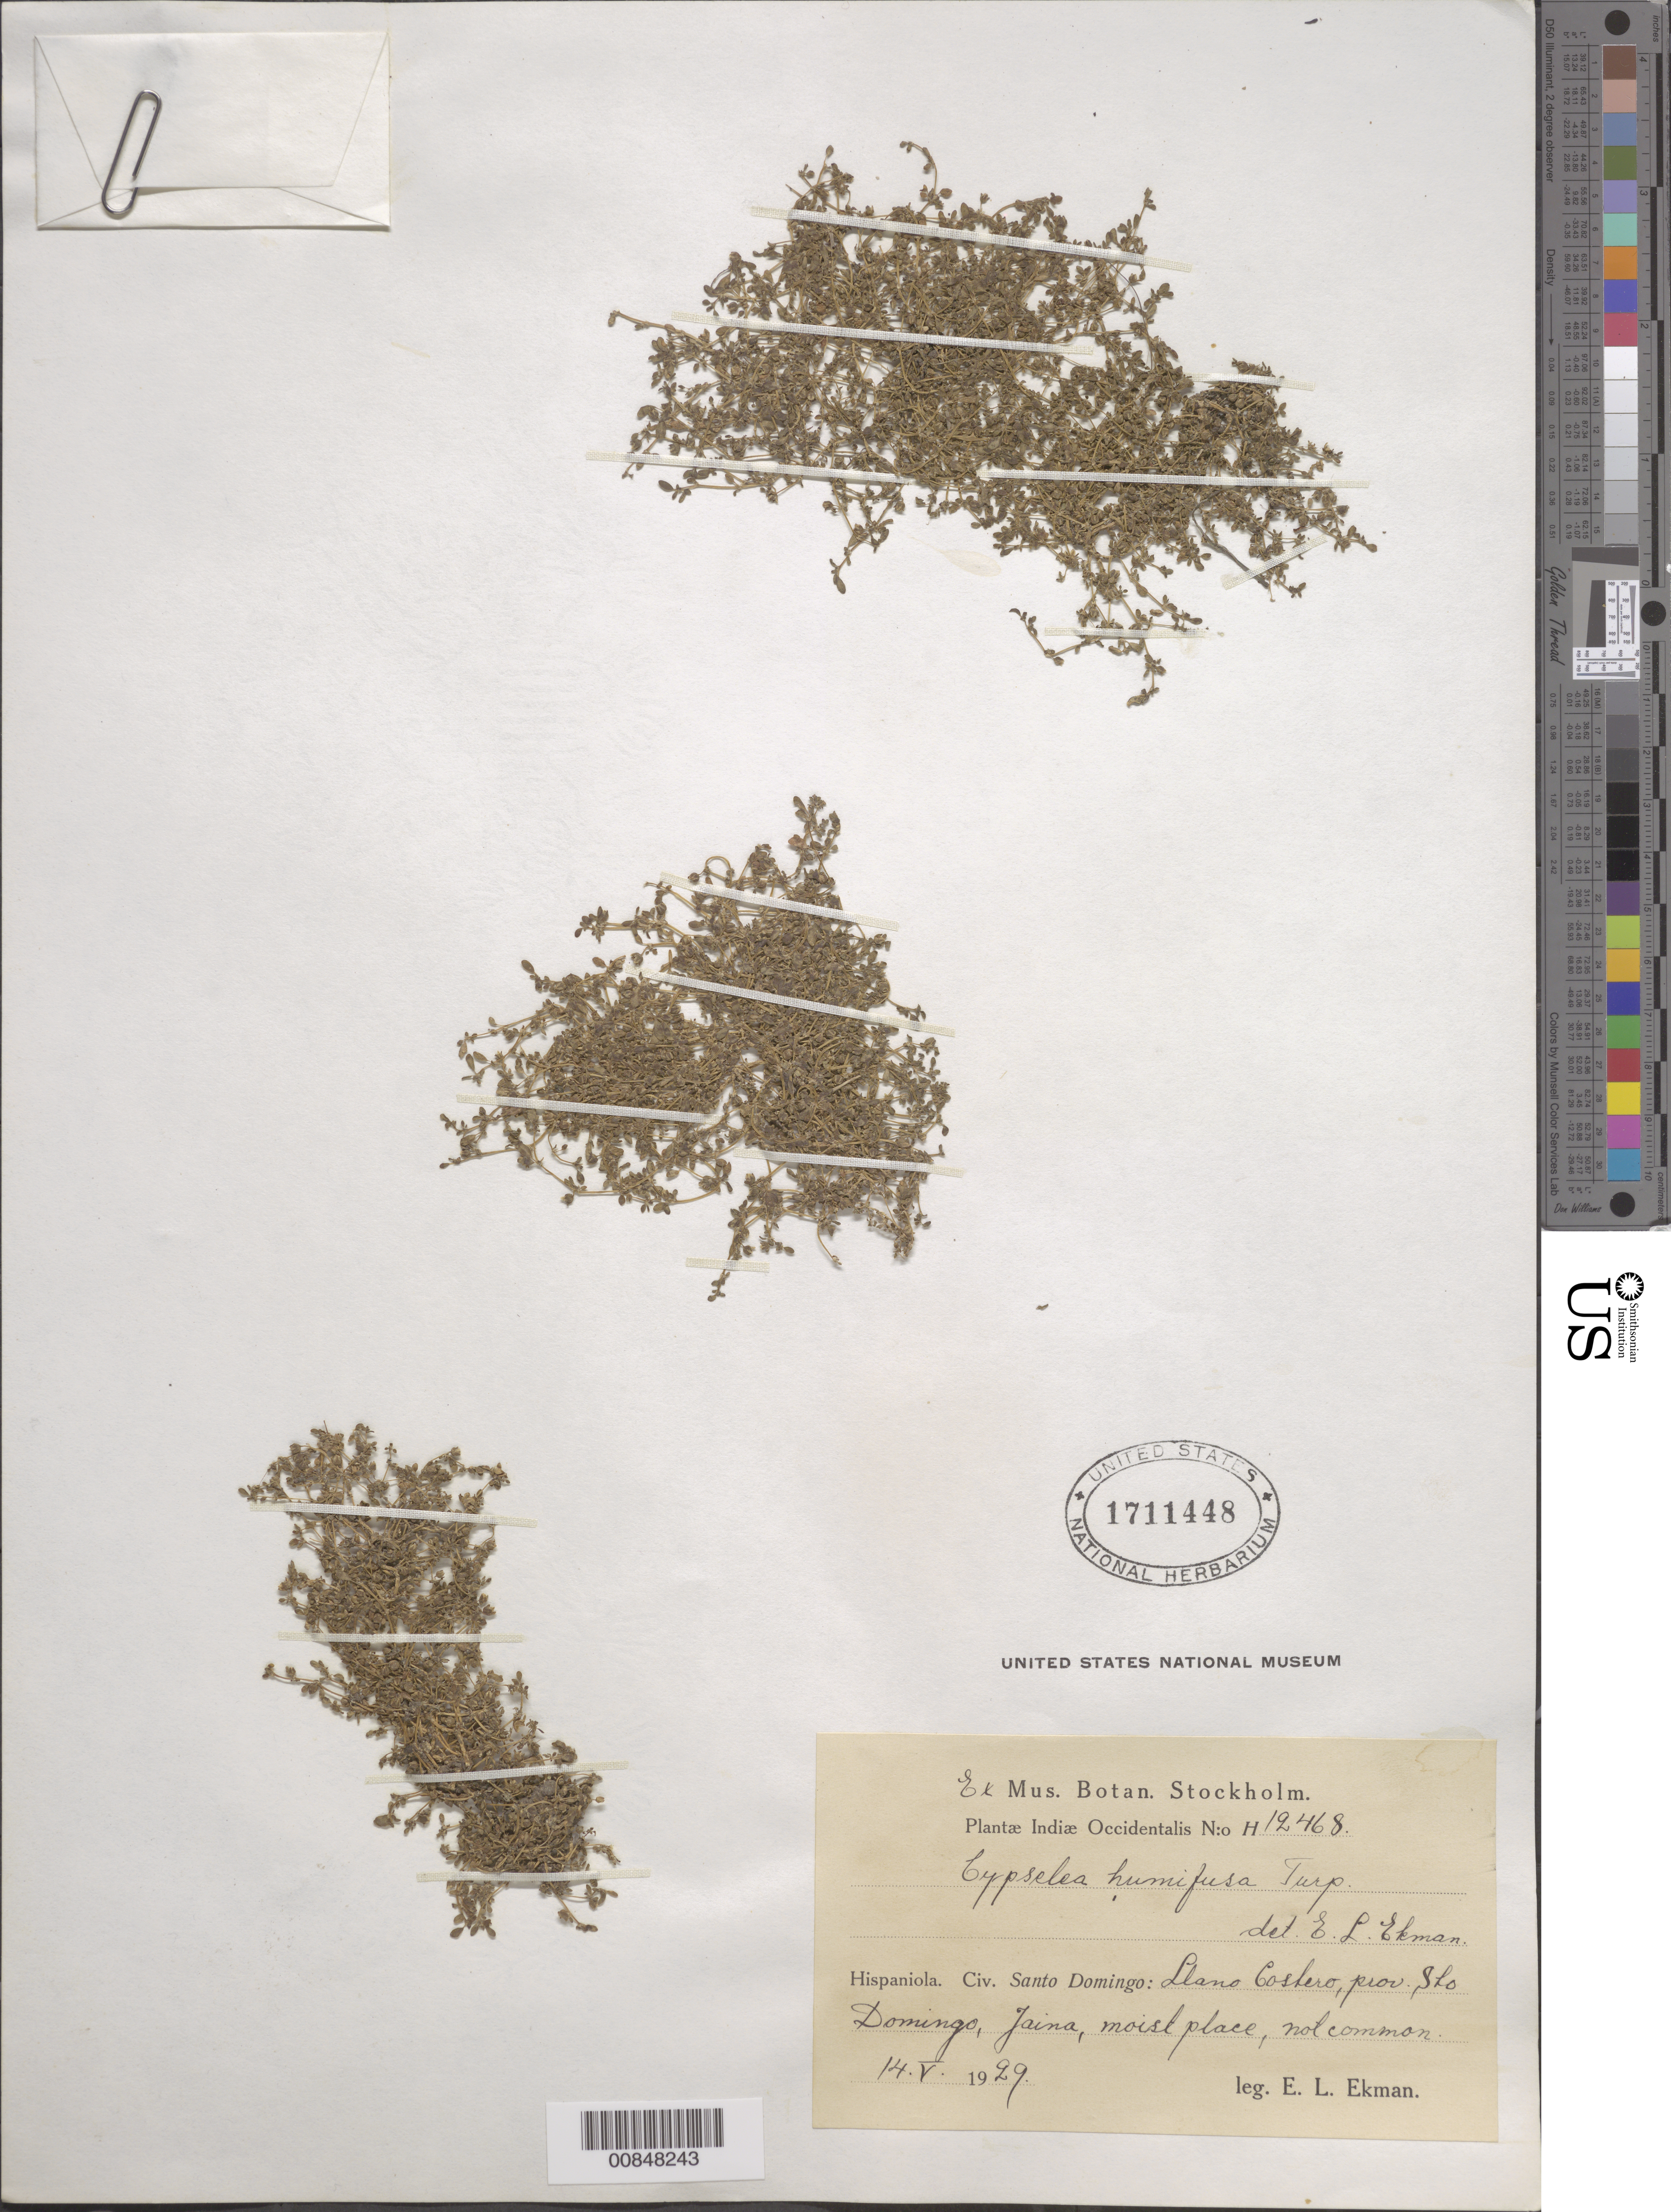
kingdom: Plantae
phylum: Tracheophyta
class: Magnoliopsida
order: Caryophyllales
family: Aizoaceae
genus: Sesuvium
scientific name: Sesuvium humifusum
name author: (Turpin) Bohley & G. Kadereit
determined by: Strong, Mark T., (BOT), Smithsonian Institution - National Museum of Natural History (UNITED STATES)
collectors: E. L. Ekman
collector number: H 12468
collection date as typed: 14 May 1929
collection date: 1929-05-14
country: Dominican Republic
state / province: Distrito Nacional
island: Hispaniola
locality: Llano Costero, prov. Sto. Domingo (obsolete), Jaina.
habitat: Moist place.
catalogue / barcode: US 1711448